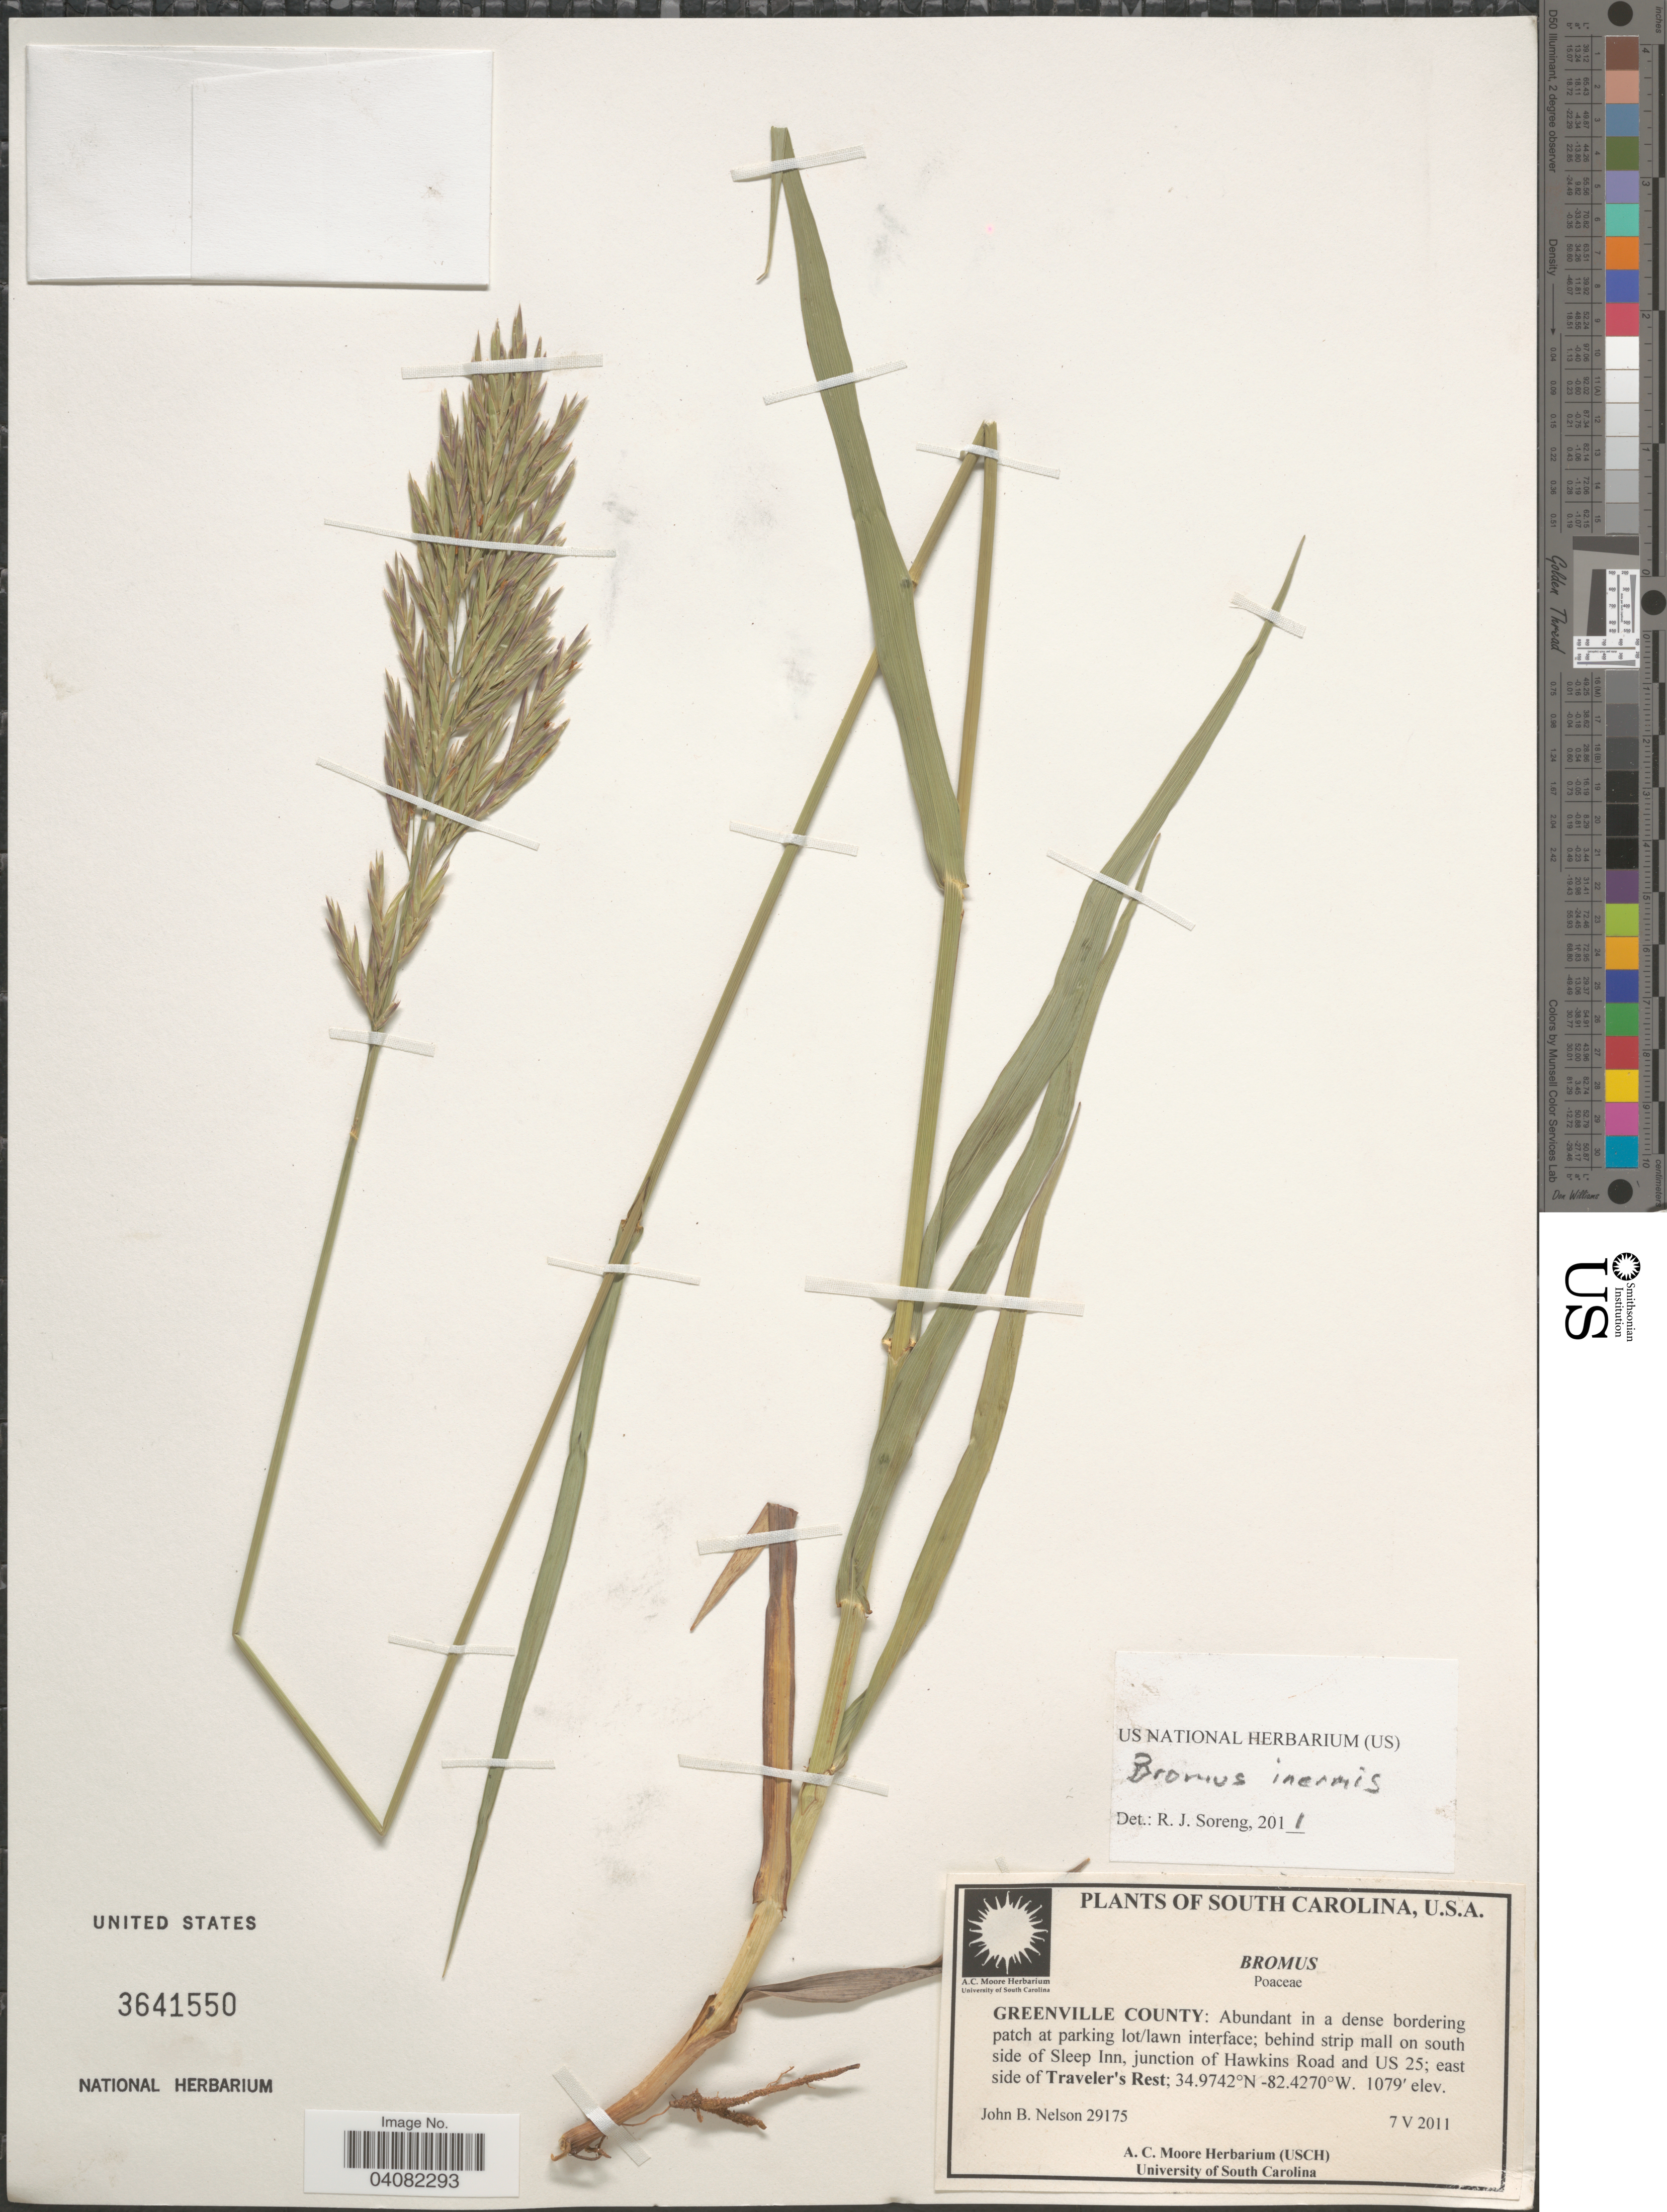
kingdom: Plantae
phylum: Tracheophyta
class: Liliopsida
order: Poales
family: Poaceae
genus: Bromus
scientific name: Bromus inermis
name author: Leyss.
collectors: J. B. Nelson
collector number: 29175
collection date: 2011-05-07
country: United States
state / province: South Carolina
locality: Greenville County: in a dense bordering patch at parking lot/lawn interface; behind strip mall on south side of Sleep Inn, junction of Hawkins Road and US 25; east side of Traveler's Rest.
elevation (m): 329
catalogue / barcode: US 3641550